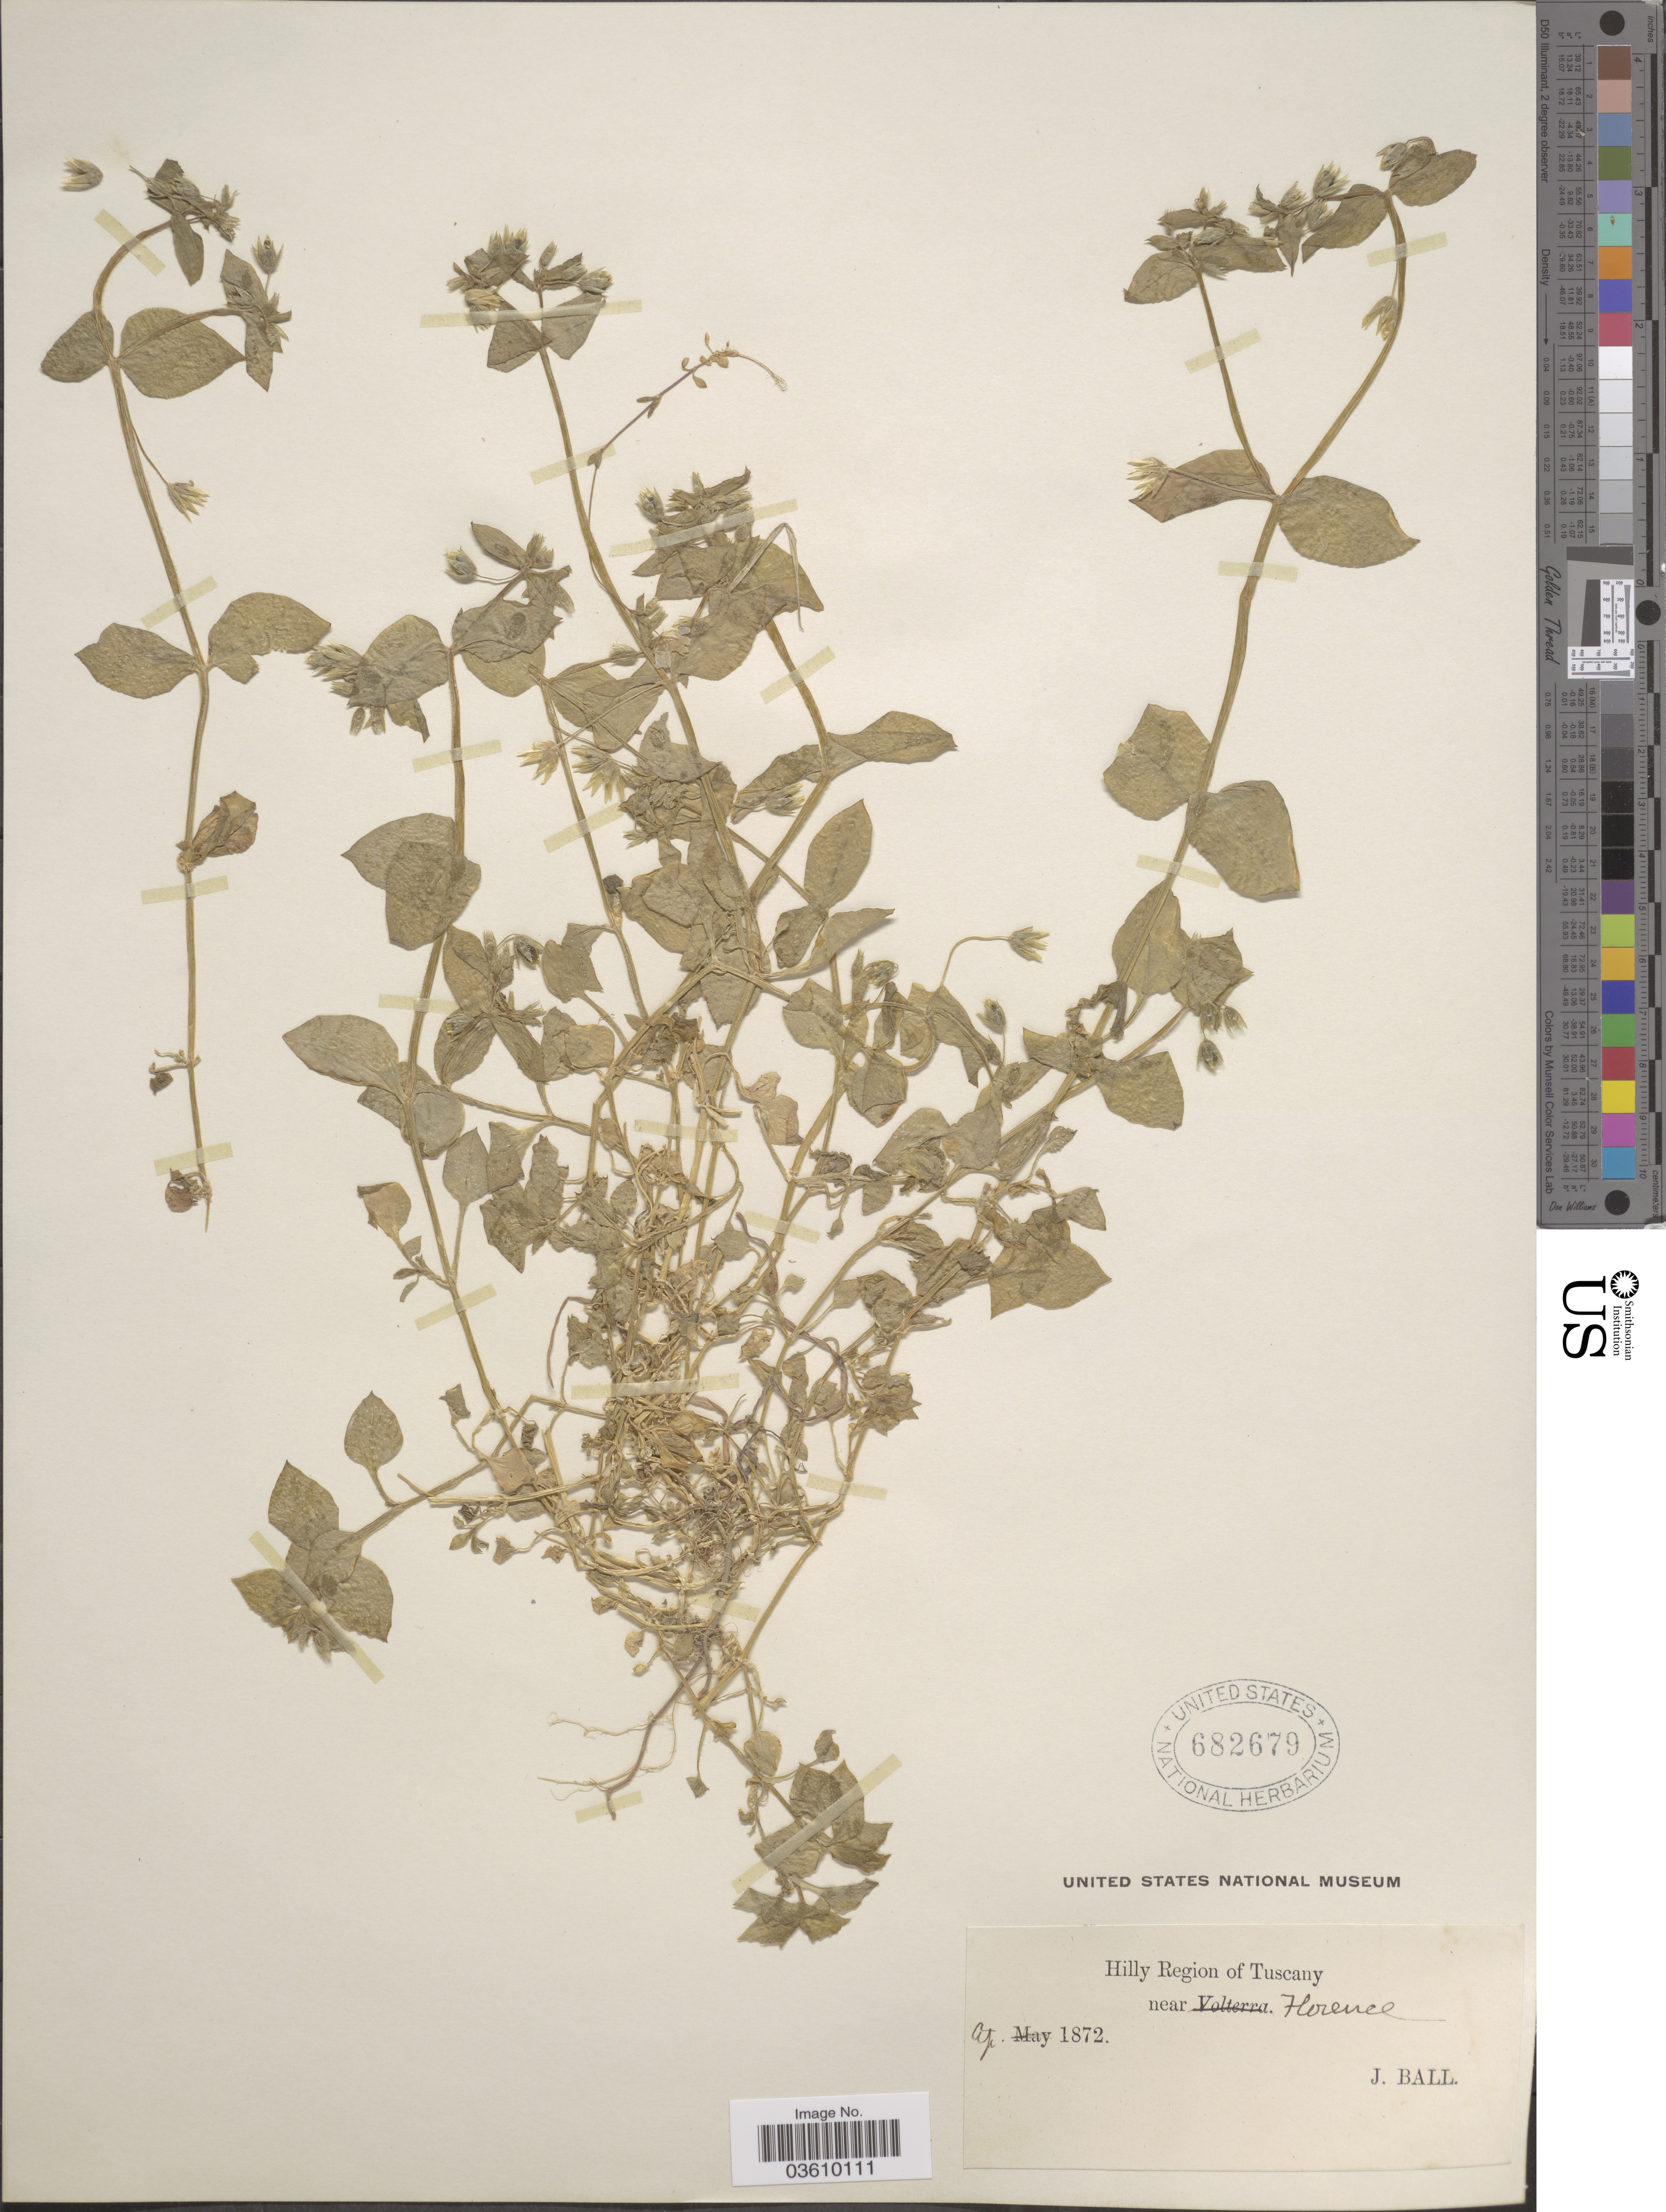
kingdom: Plantae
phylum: Tracheophyta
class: Magnoliopsida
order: Caryophyllales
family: Caryophyllaceae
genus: Stellaria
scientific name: Stellaria sp.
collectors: J. Ball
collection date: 1872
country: Italy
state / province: Tuscany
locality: Hilly Region of Tuscany near Florence.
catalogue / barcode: US 682679